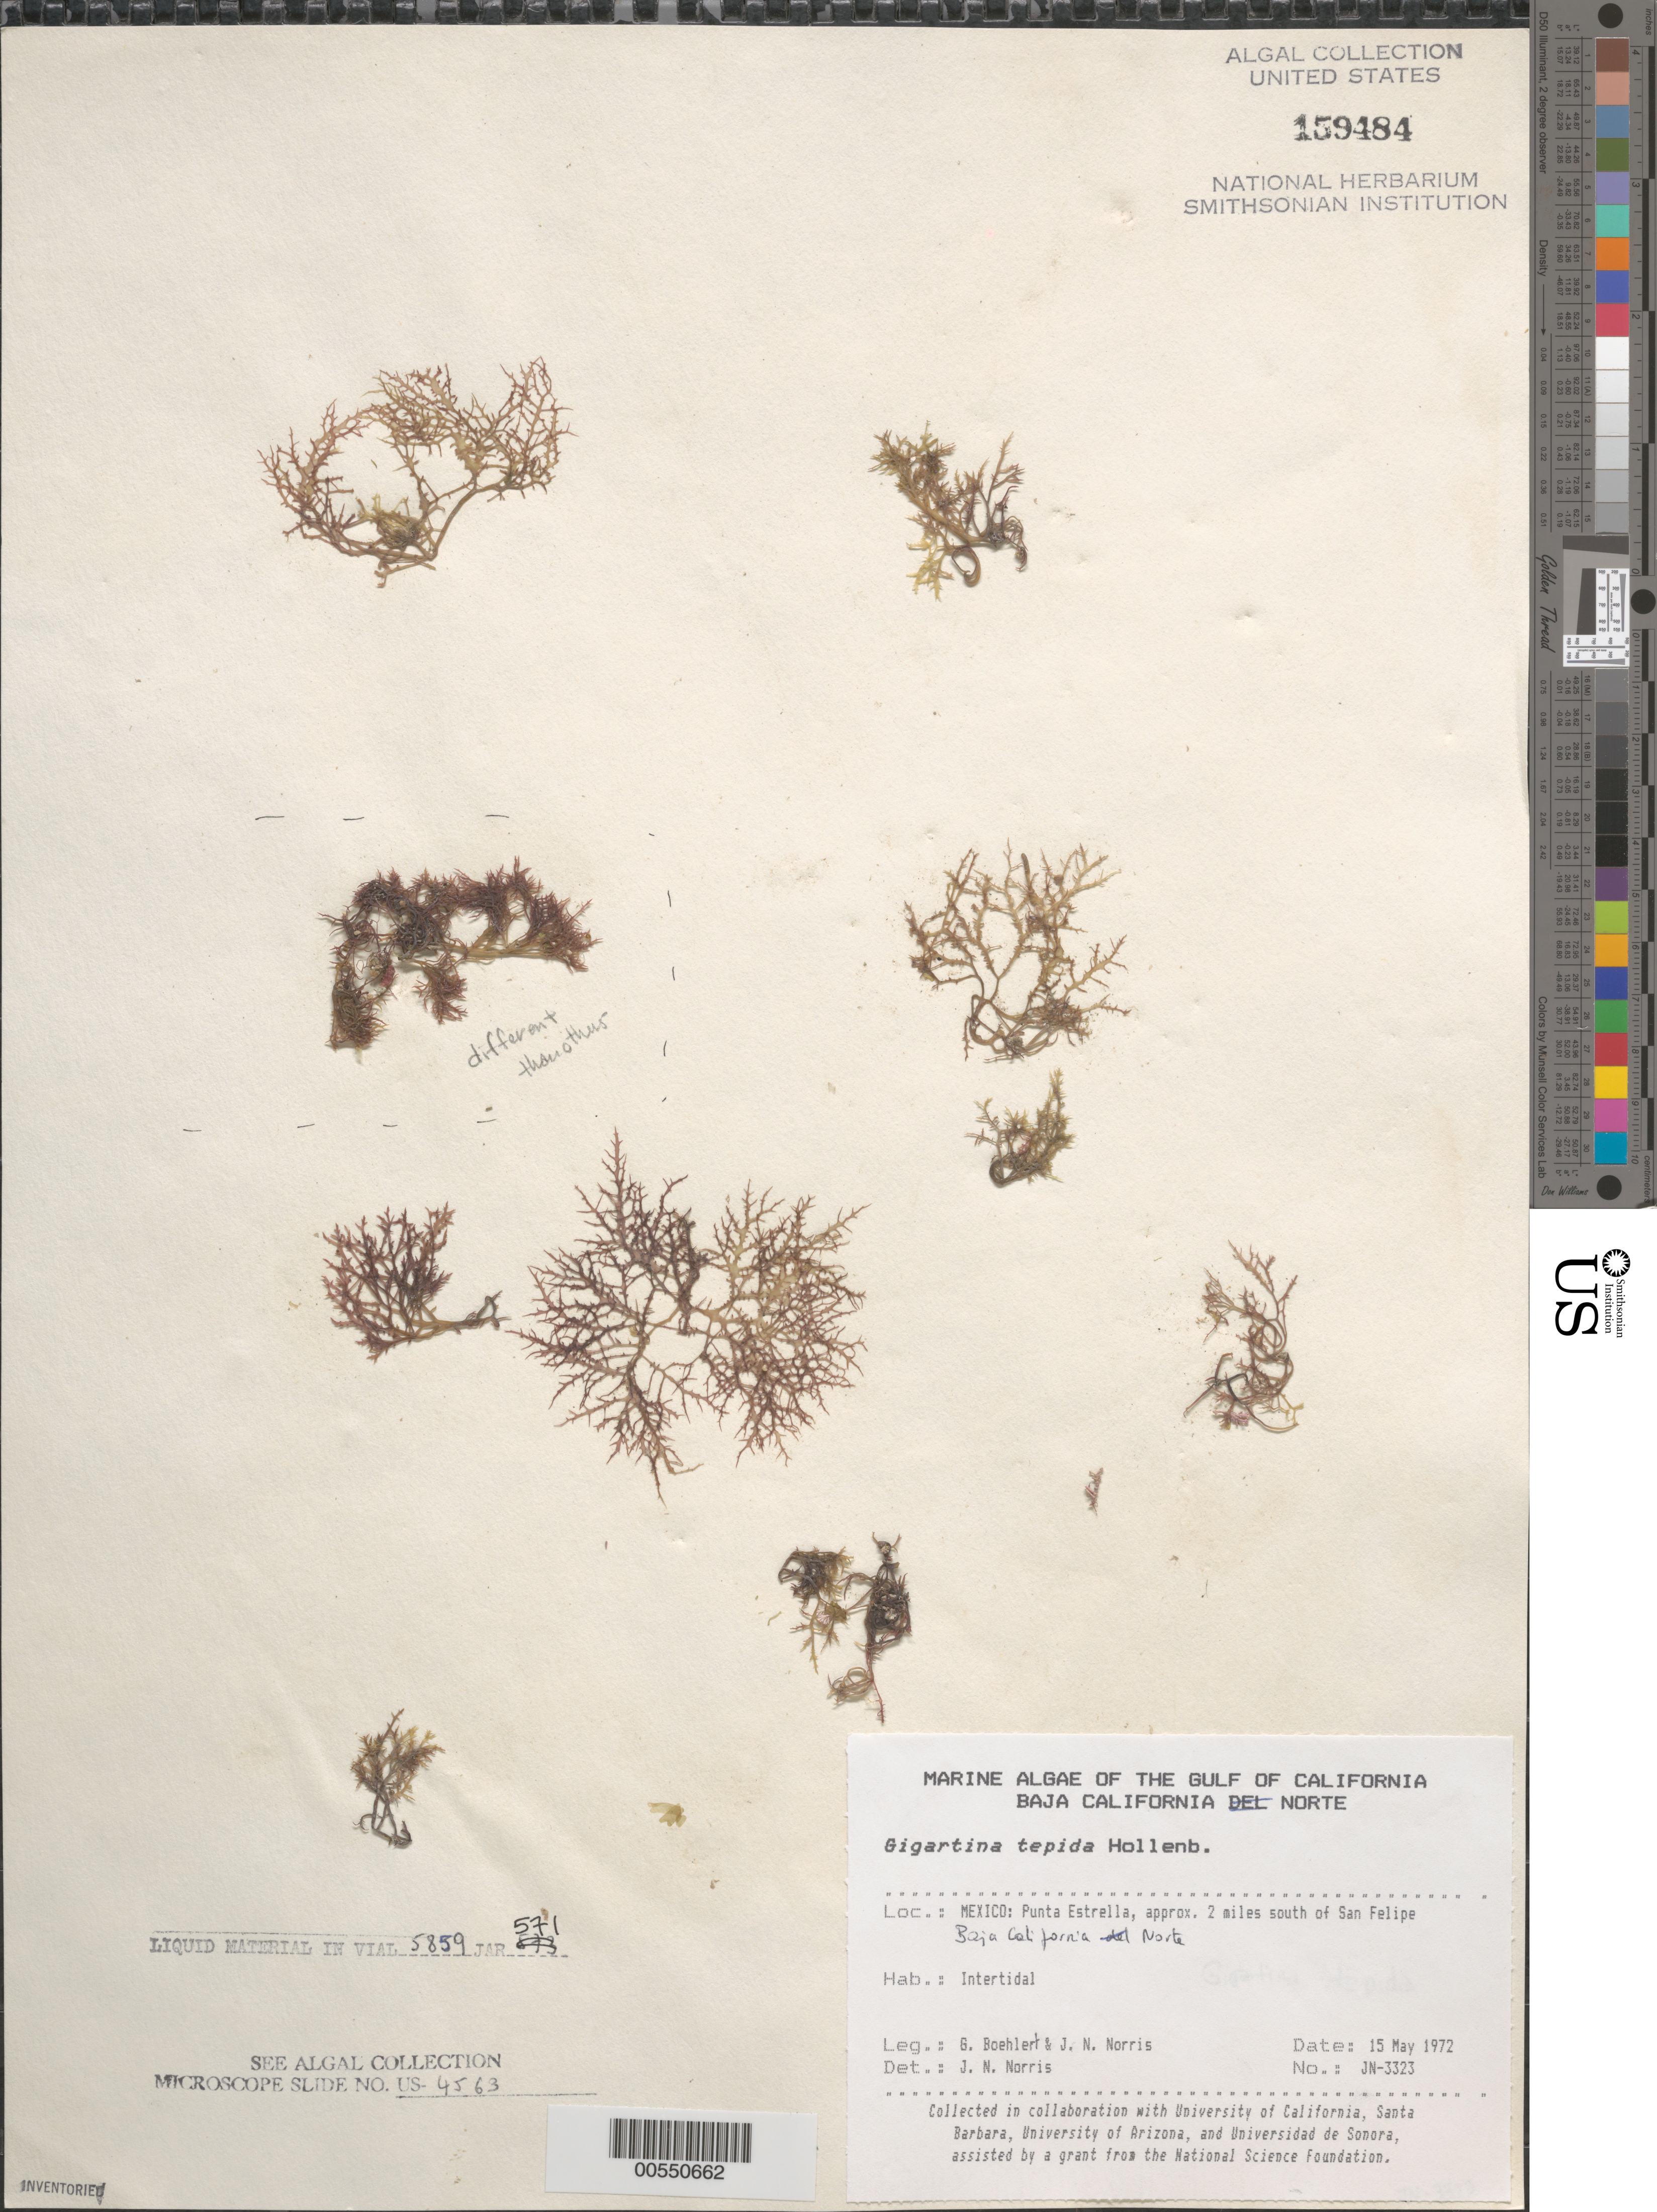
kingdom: Plantae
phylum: Rhodophyta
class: Florideophyceae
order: Gigartinales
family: Gigartinaceae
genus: Chondracanthus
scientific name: Chondracanthus tepidus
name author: (Hollenb.) Guiry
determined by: Algae name updating Project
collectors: J. N. Norris & G. Boehlert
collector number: JN-3323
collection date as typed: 15 May 1972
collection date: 1972-05-15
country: Mexico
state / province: Baja California Norte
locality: Punta Estrella, ca. 2 miles south of San Felipe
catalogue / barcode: US 159484